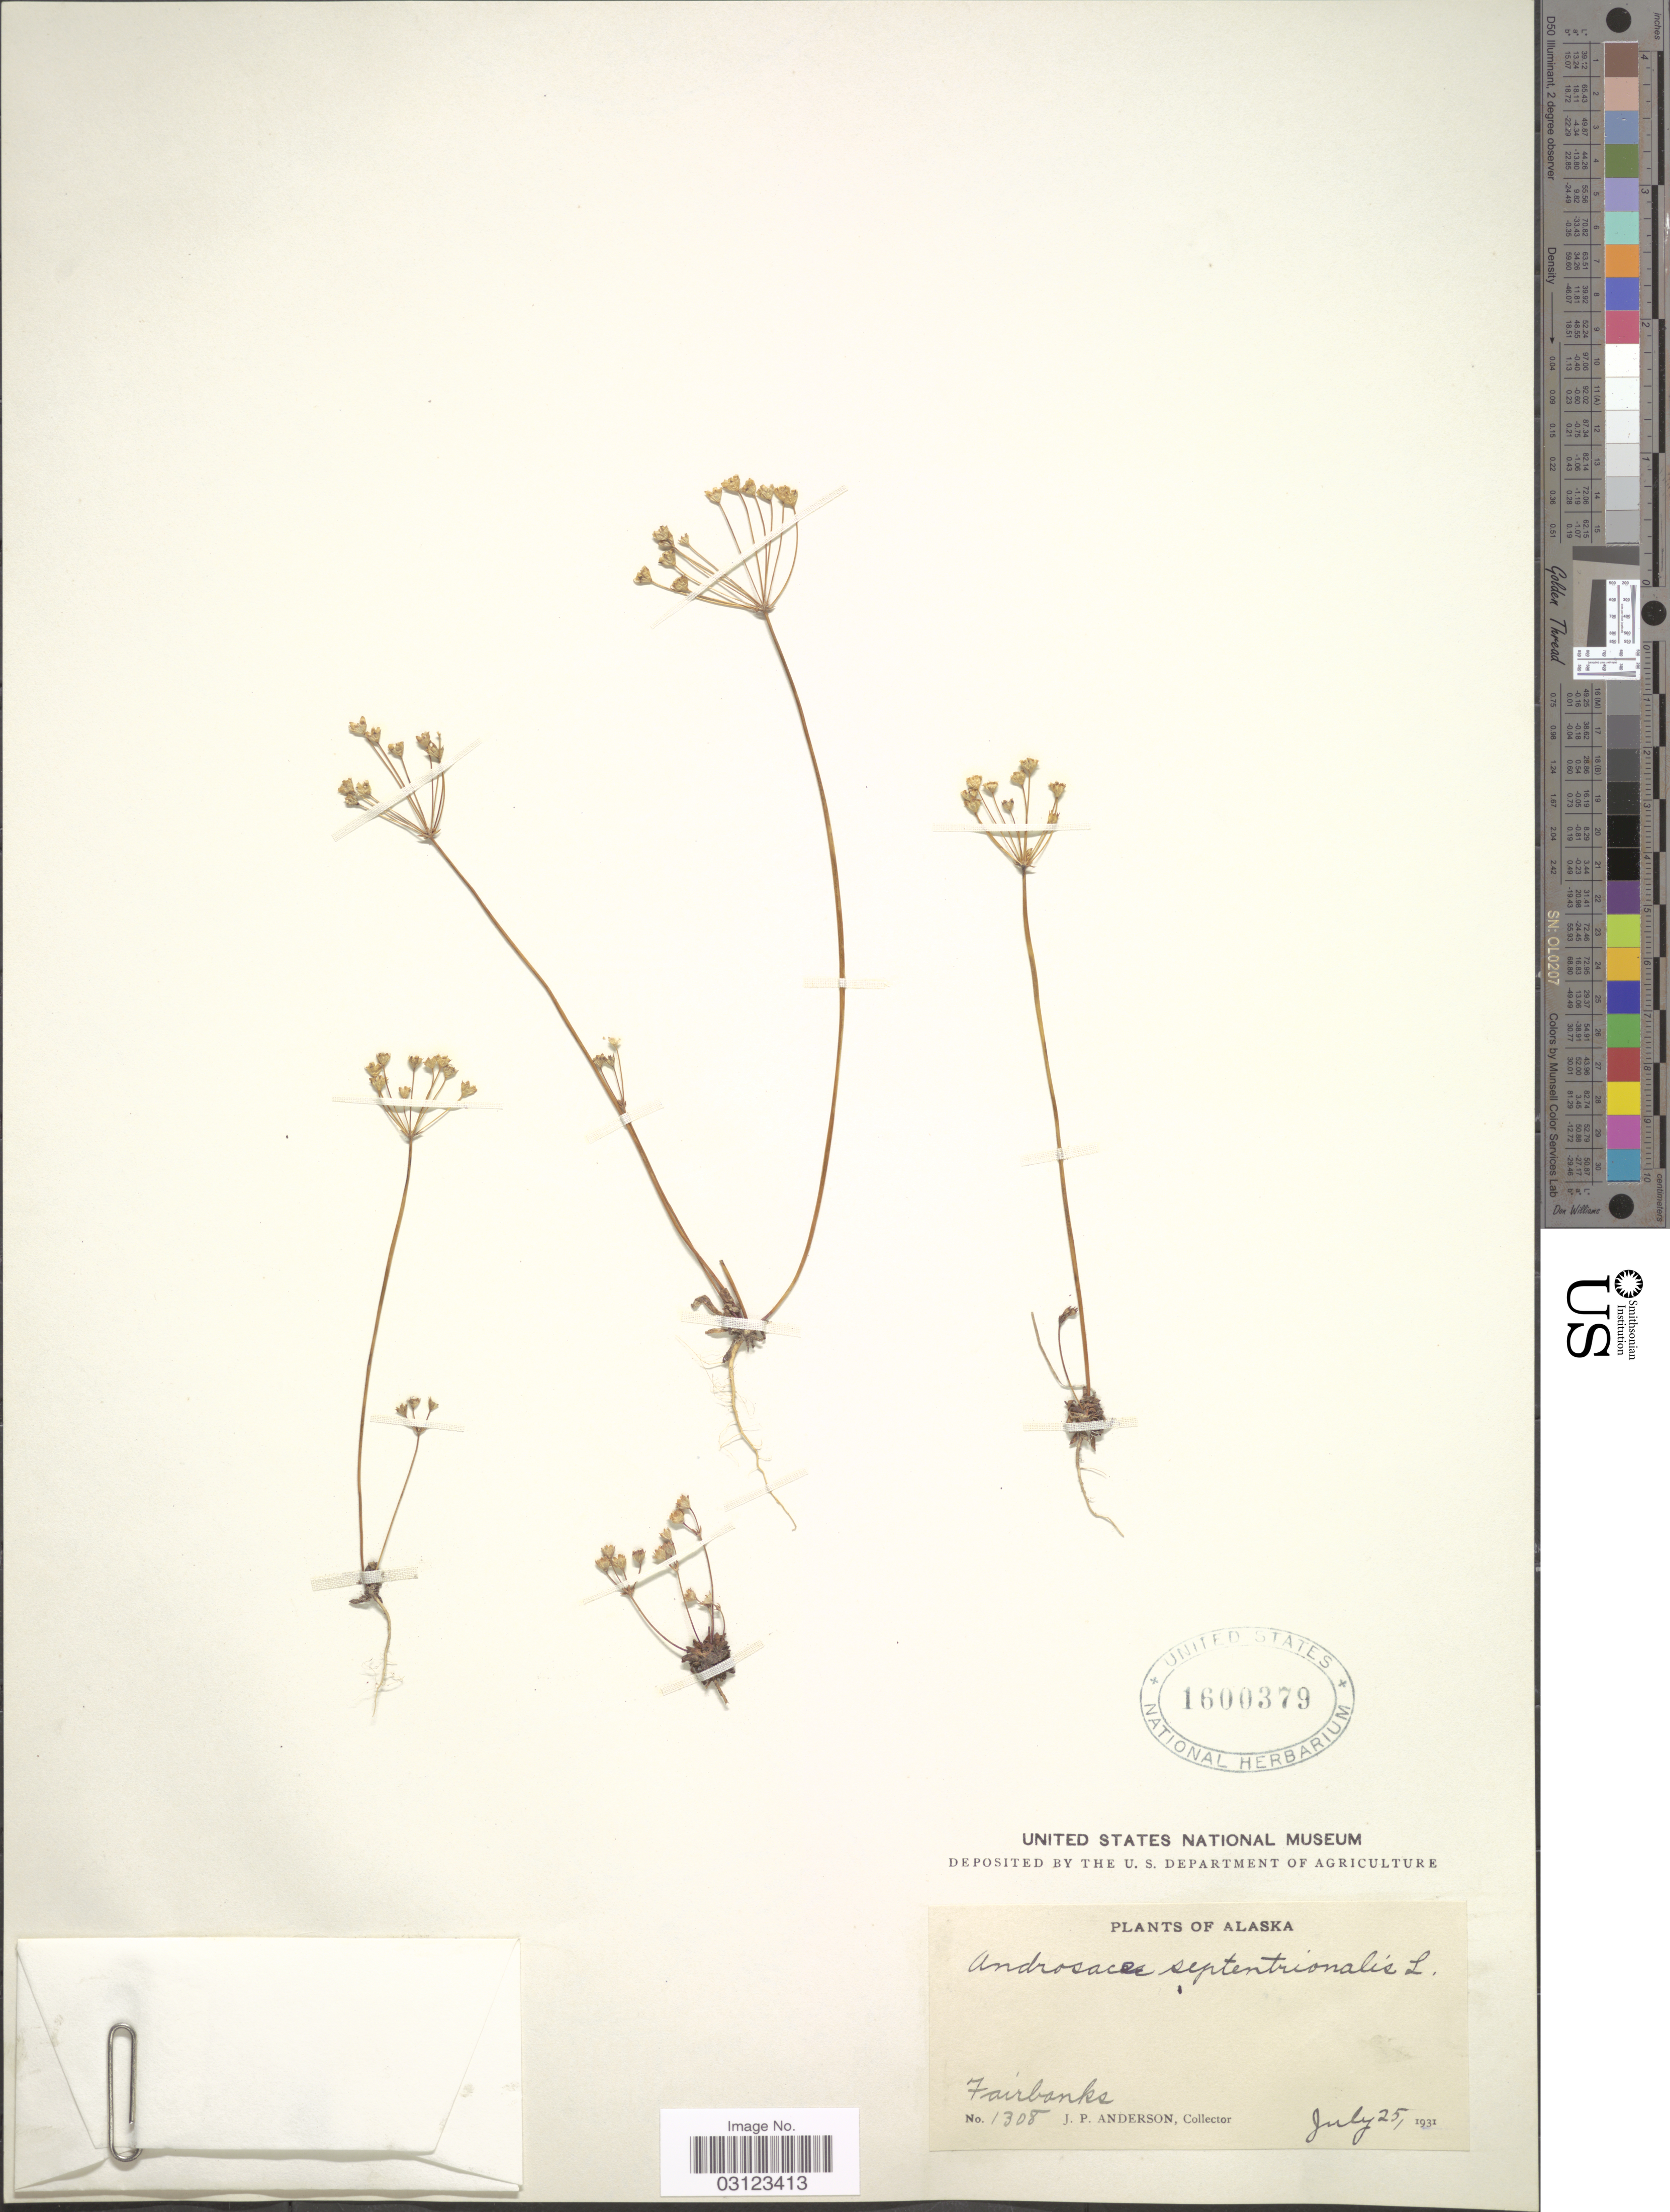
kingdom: Plantae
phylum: Tracheophyta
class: Magnoliopsida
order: Ericales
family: Primulaceae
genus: Androsace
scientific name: Androsace septentrionalis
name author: L.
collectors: J. P. Anderson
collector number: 1308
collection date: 1931-07-25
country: United States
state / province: Alaska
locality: Fairbanks.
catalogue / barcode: US 1600379